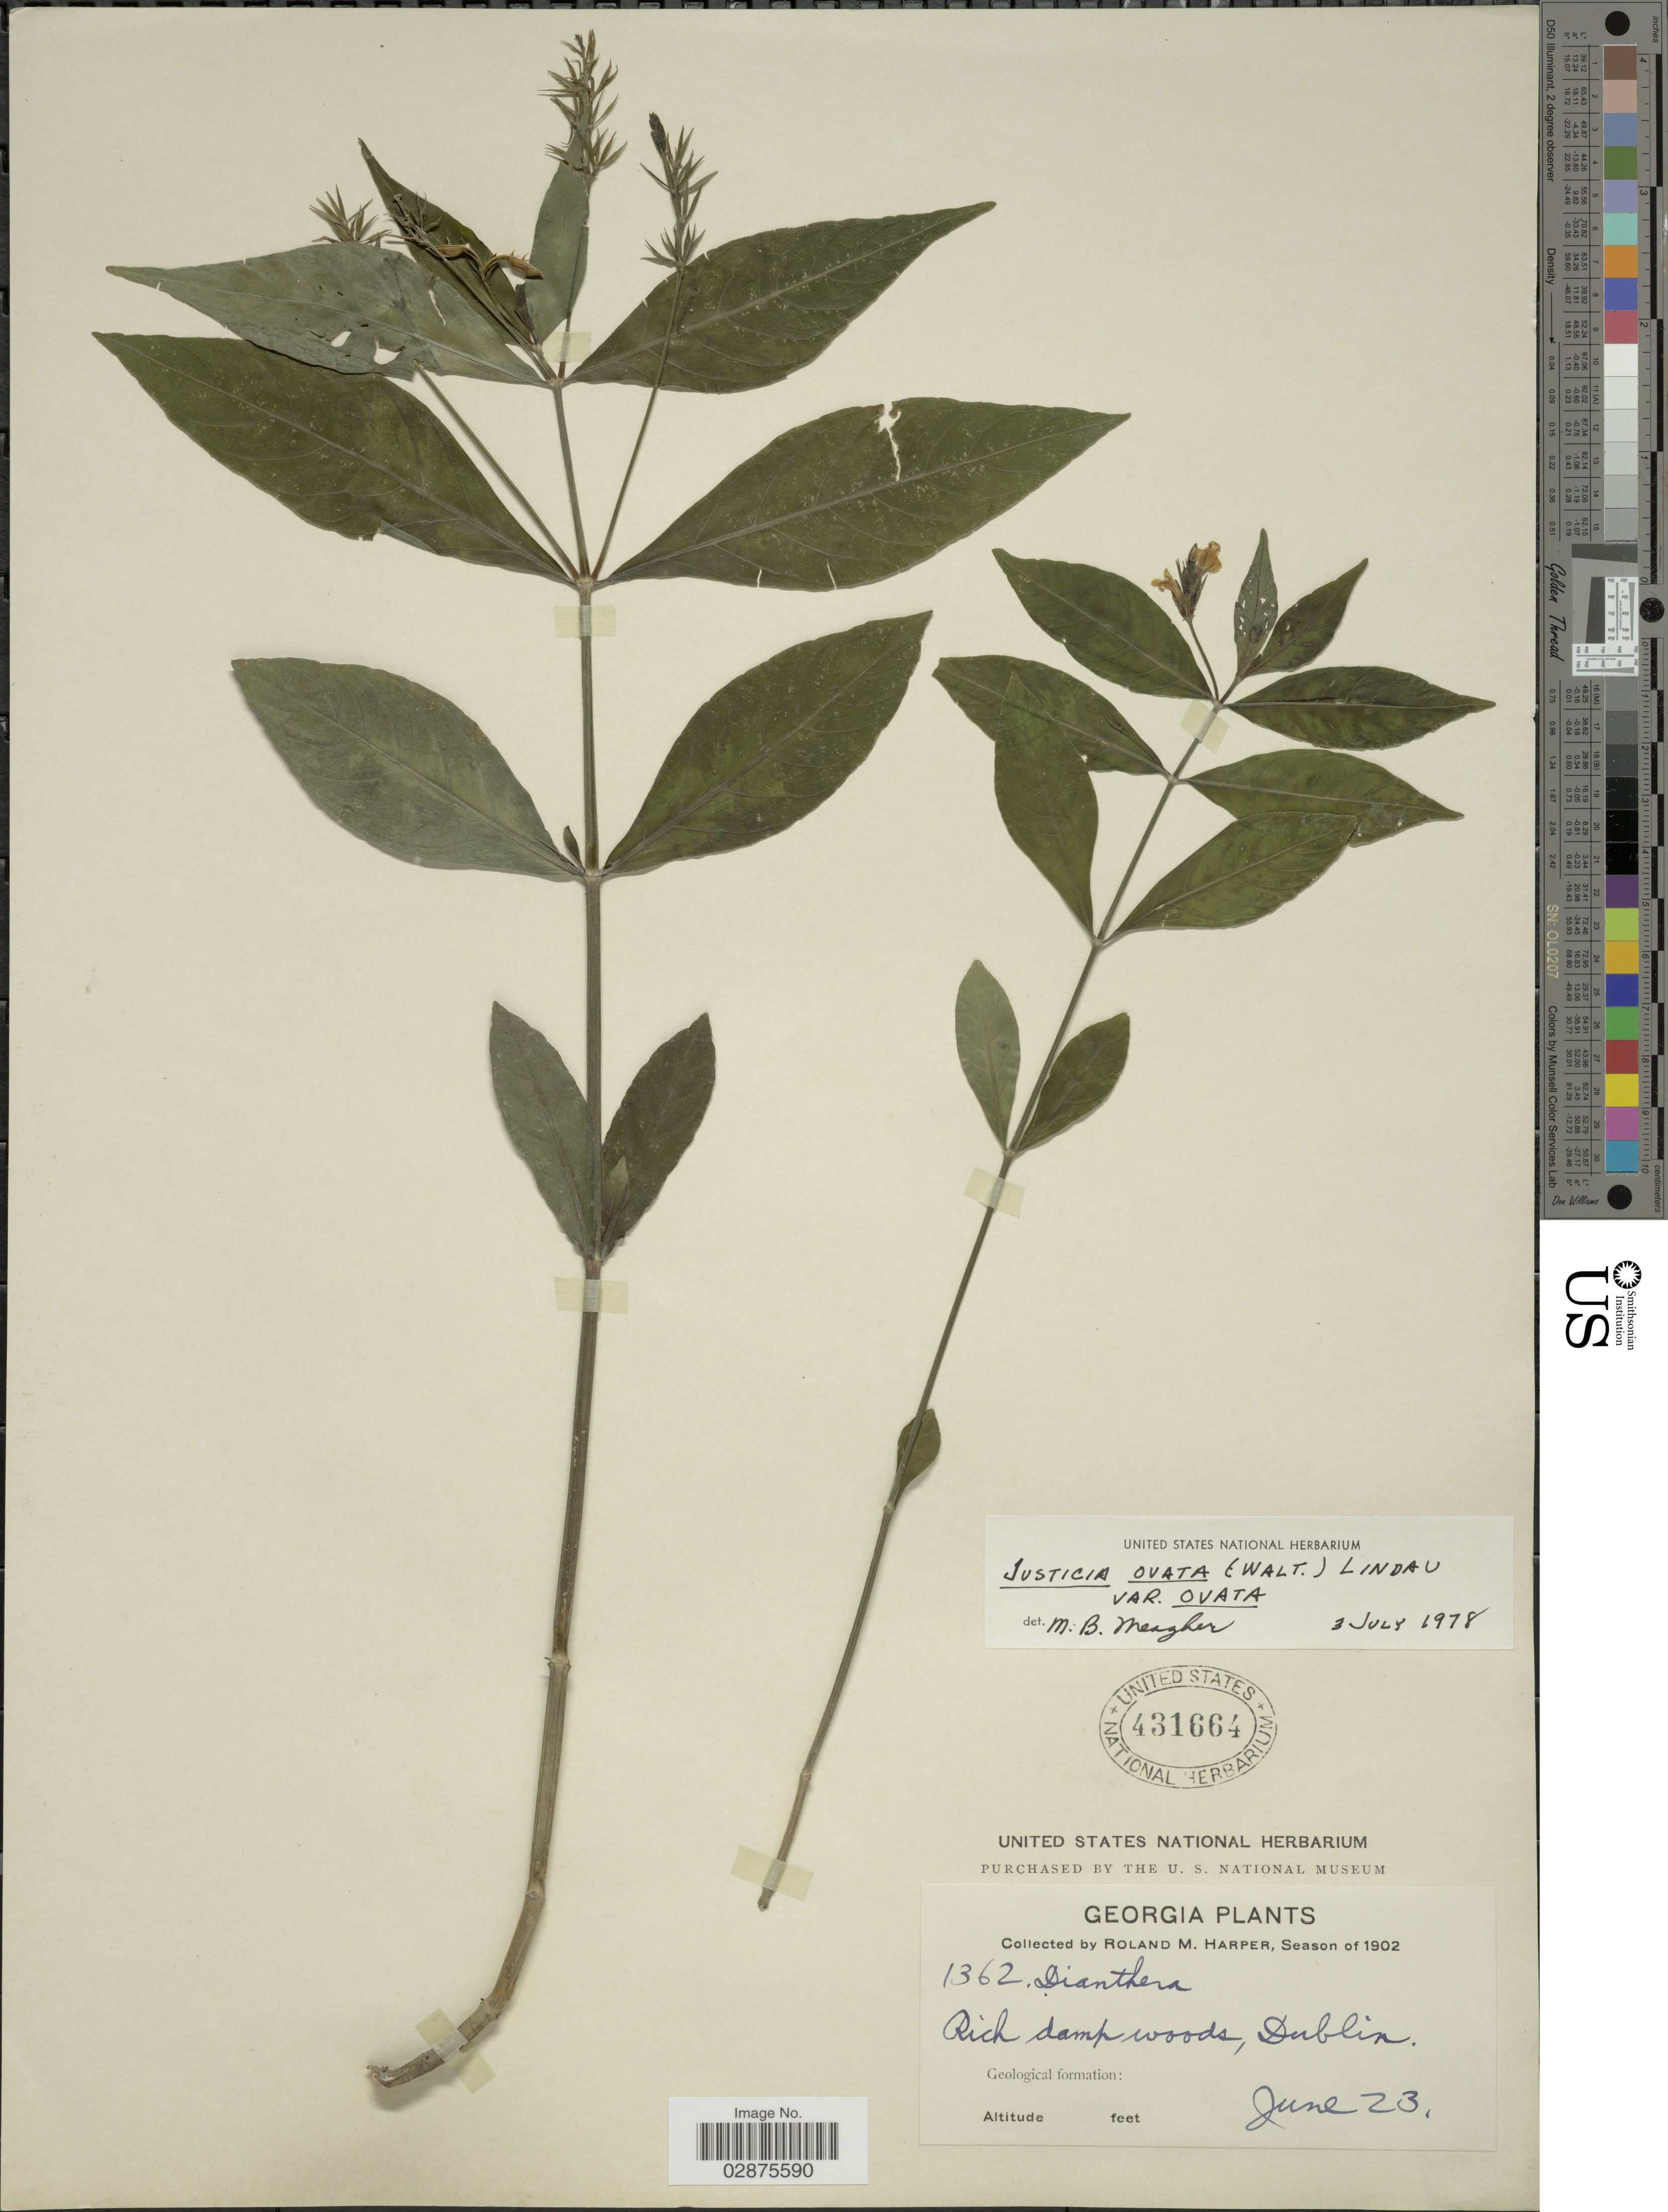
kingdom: Plantae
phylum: Tracheophyta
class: Magnoliopsida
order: Lamiales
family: Acanthaceae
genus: Justicia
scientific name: Justicia ovata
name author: E. Mey.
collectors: R. M. Harper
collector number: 1362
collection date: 1902-06-23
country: United States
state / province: Georgia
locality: Rich damp woods, Dublin.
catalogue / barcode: US 431664